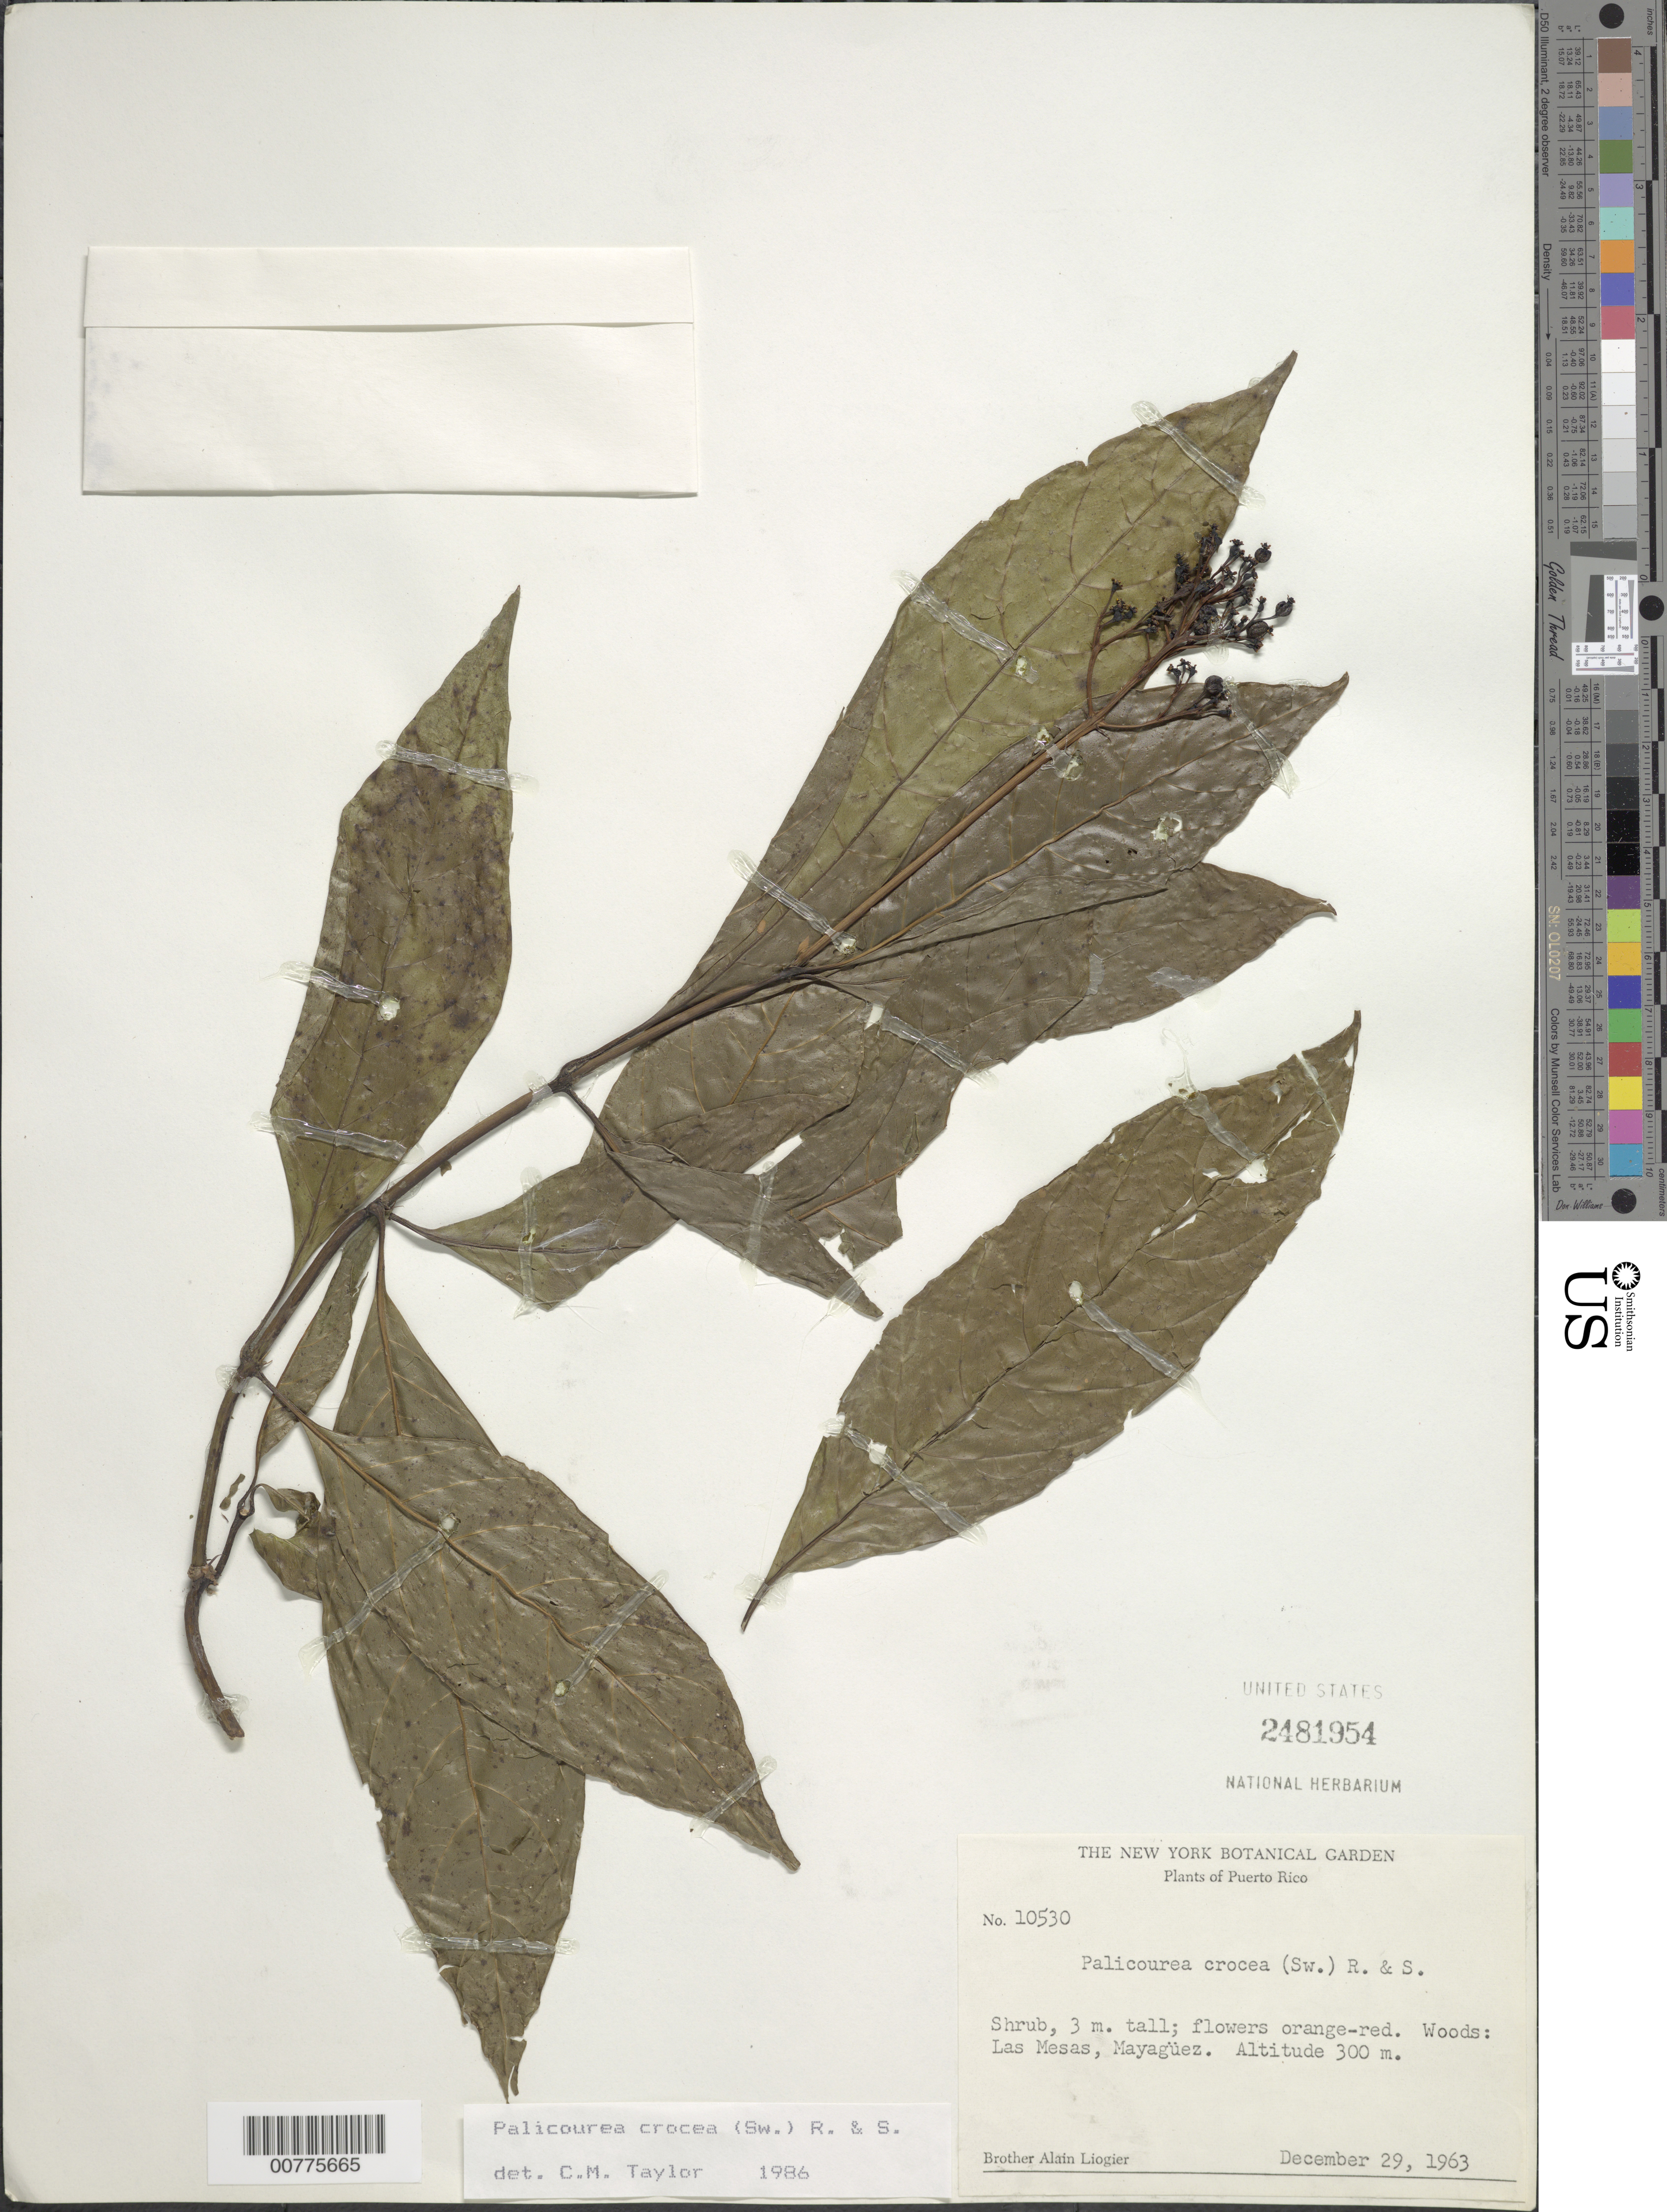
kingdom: Plantae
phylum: Tracheophyta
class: Magnoliopsida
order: Gentianales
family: Rubiaceae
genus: Palicourea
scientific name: Palicourea crocea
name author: (Sw.) Schult.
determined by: Taylor, Charlotte M.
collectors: A. H. Liogier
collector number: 10530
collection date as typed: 29 Dec 1963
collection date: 1963-12-29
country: Puerto Rico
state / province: Mayagüez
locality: Las Mesas, Mayagüez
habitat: Woods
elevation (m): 300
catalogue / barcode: US 2481954